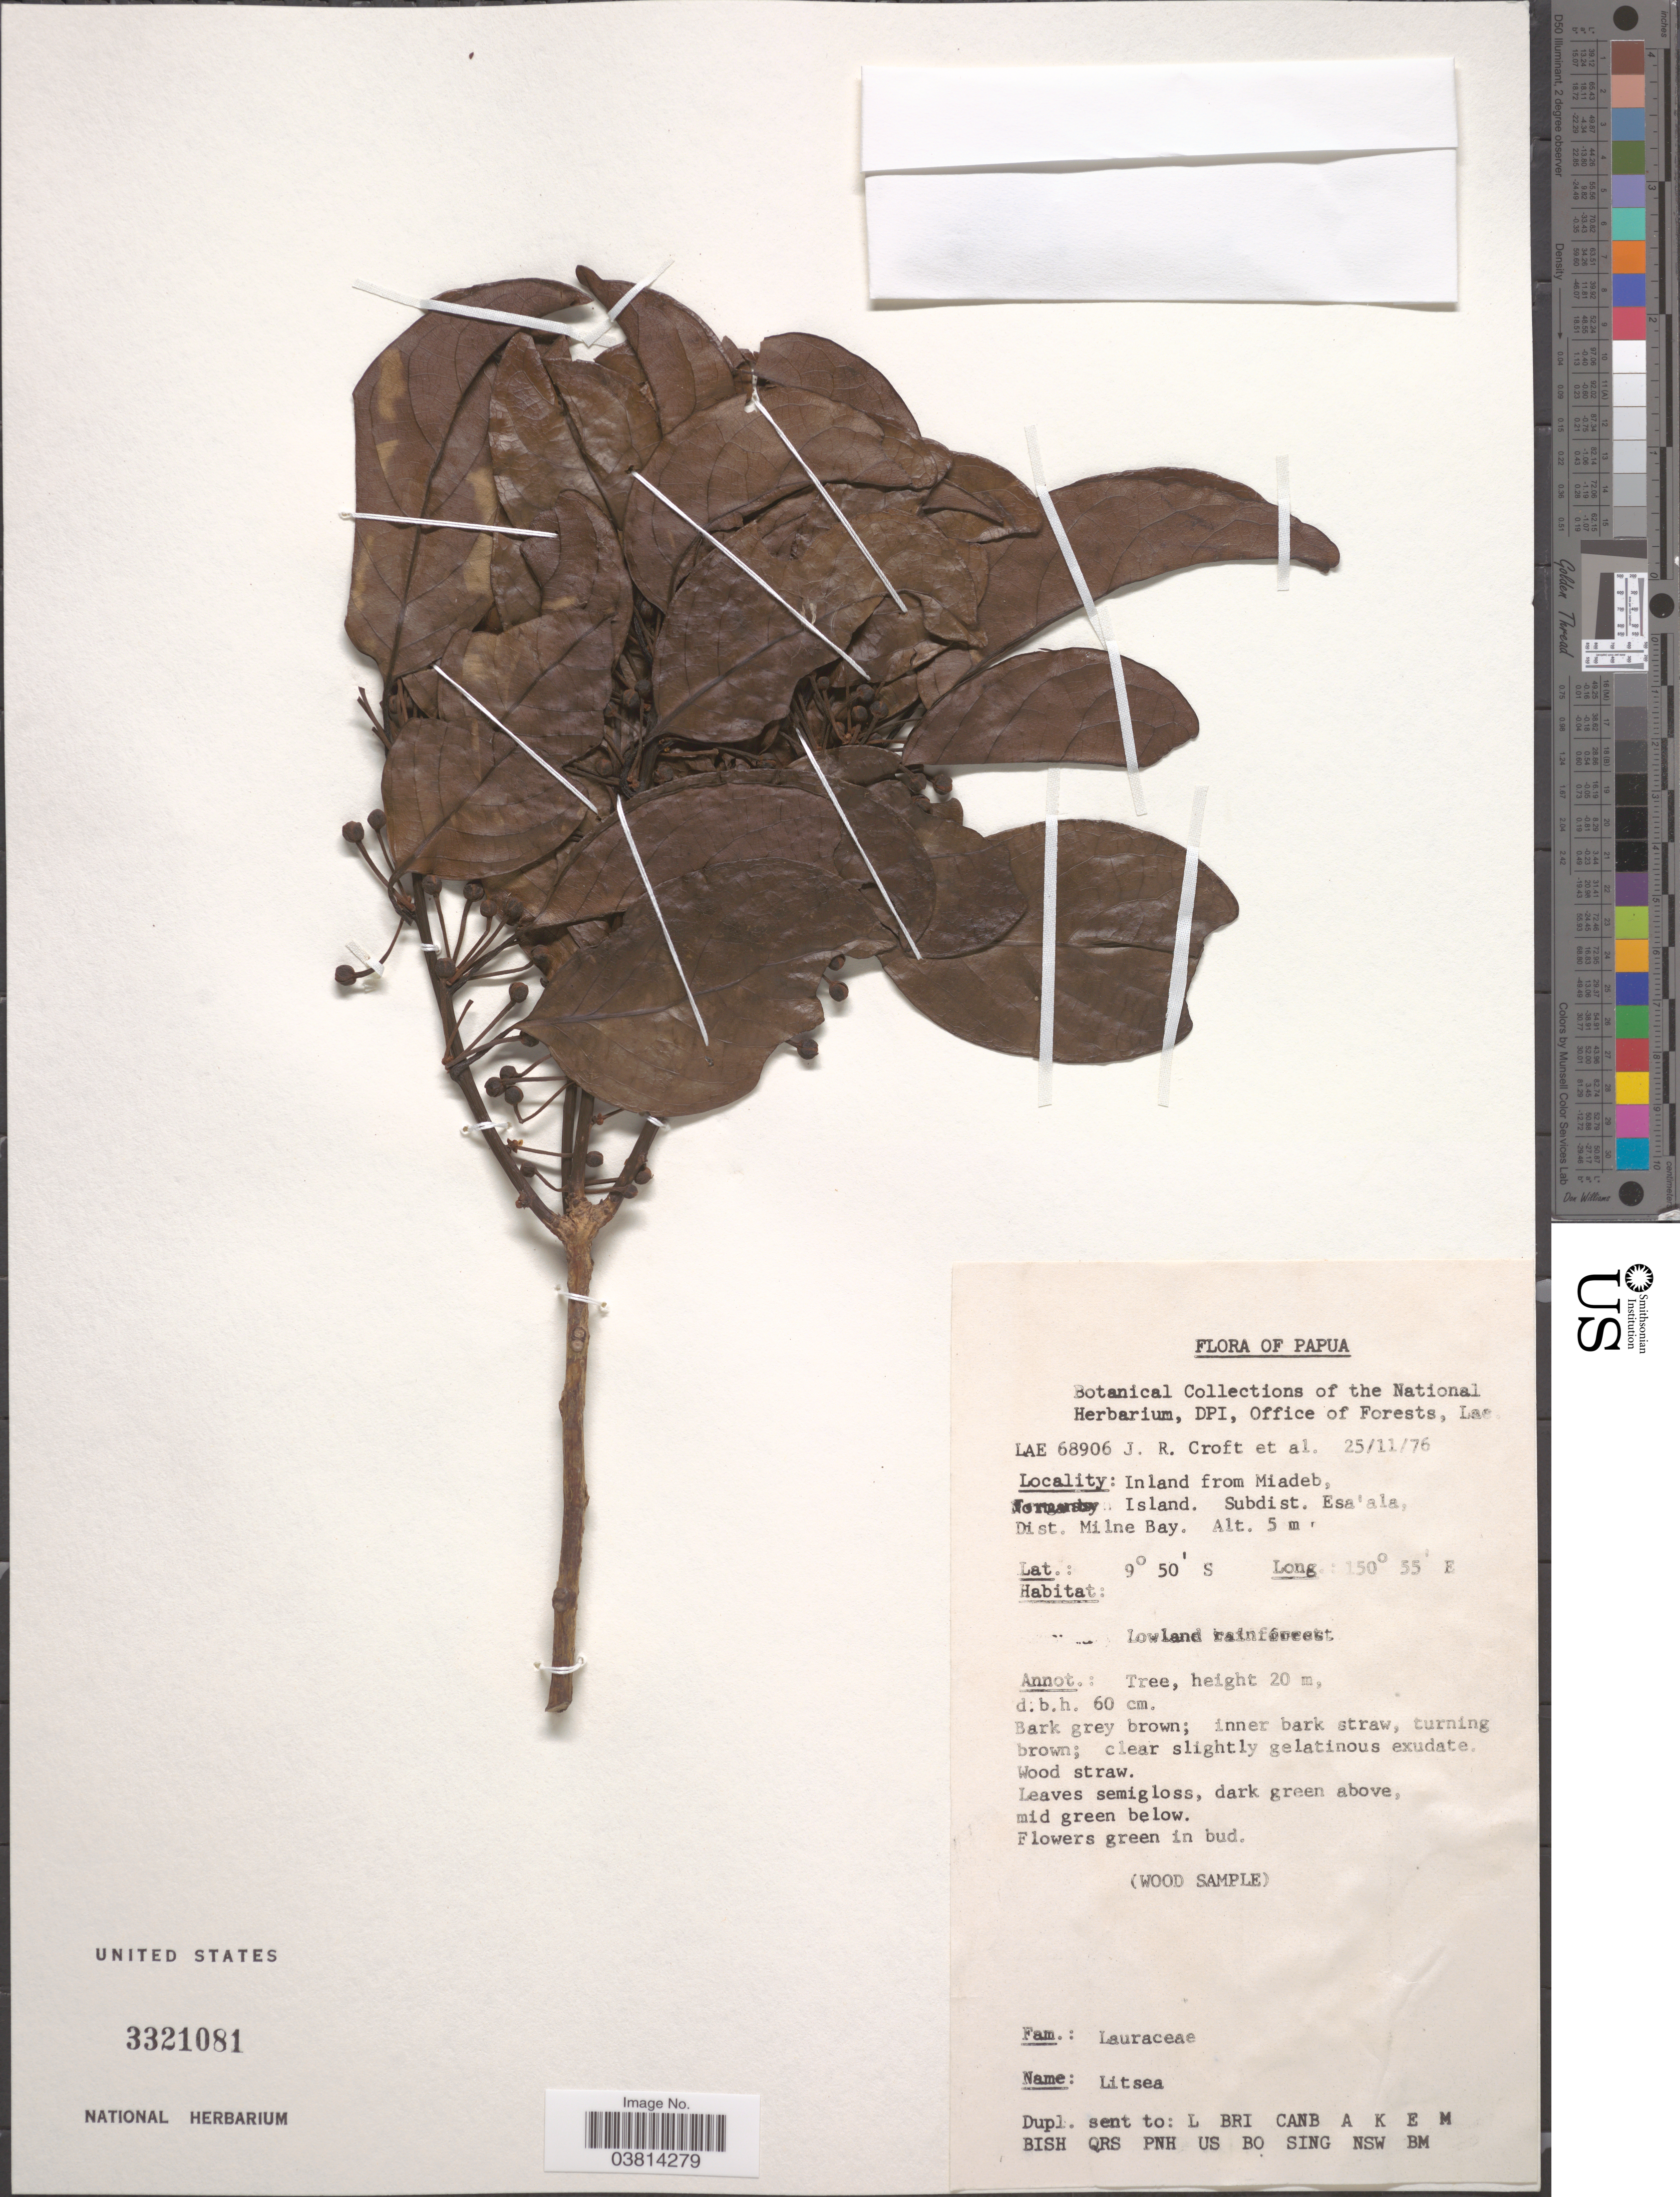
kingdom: Plantae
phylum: Tracheophyta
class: Magnoliopsida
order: Laurales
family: Lauraceae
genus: Litsea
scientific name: Litsea sp.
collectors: J. R. Croft & et al.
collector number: LAE 68906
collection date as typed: Transcribed d/m/y: 25/11/76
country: Papua New Guinea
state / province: Milne Bay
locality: Inland from Miadeb, [illegible text] Island. Subdist. Esa'ala, Dist. Milne Bay.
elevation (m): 5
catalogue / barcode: US 3321081